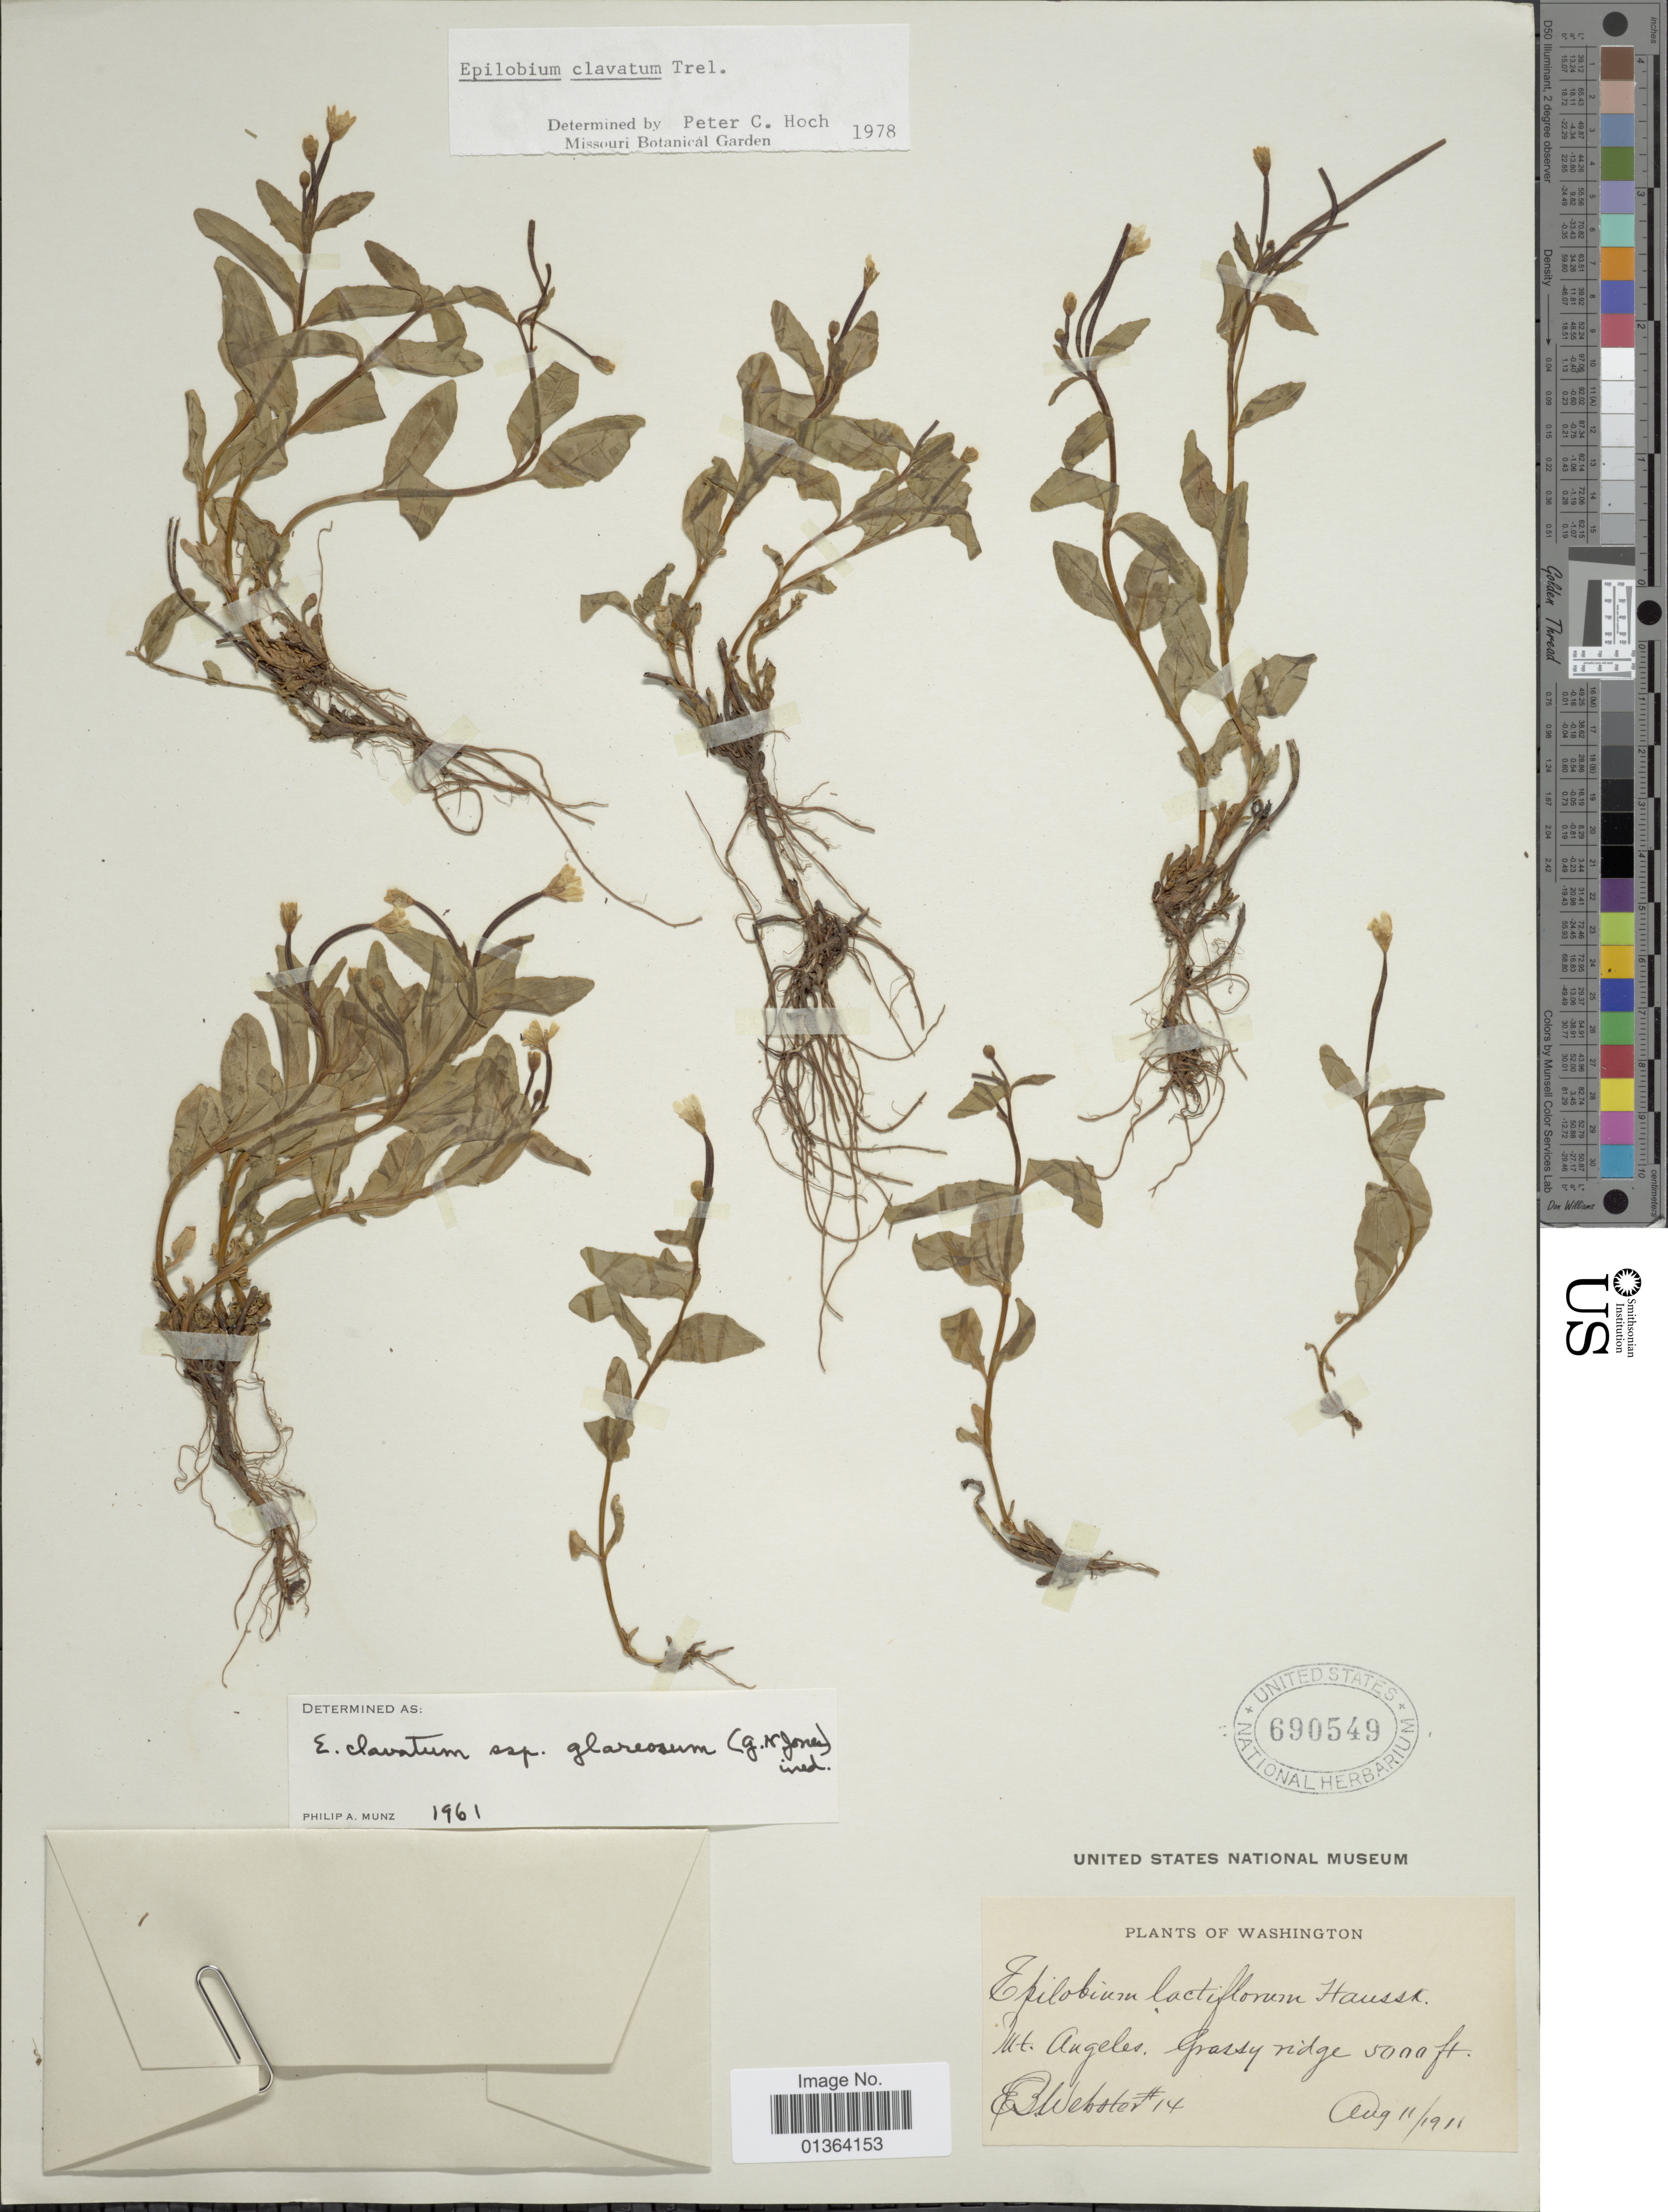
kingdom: Plantae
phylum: Tracheophyta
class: Magnoliopsida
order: Myrtales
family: Onagraceae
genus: Epilobium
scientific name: Epilobium clavatum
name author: Hausskn.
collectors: E. B. Webster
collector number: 14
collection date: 1911-08-11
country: United States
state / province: Washington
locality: Mt. Angeles.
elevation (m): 1524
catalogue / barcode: US 690549